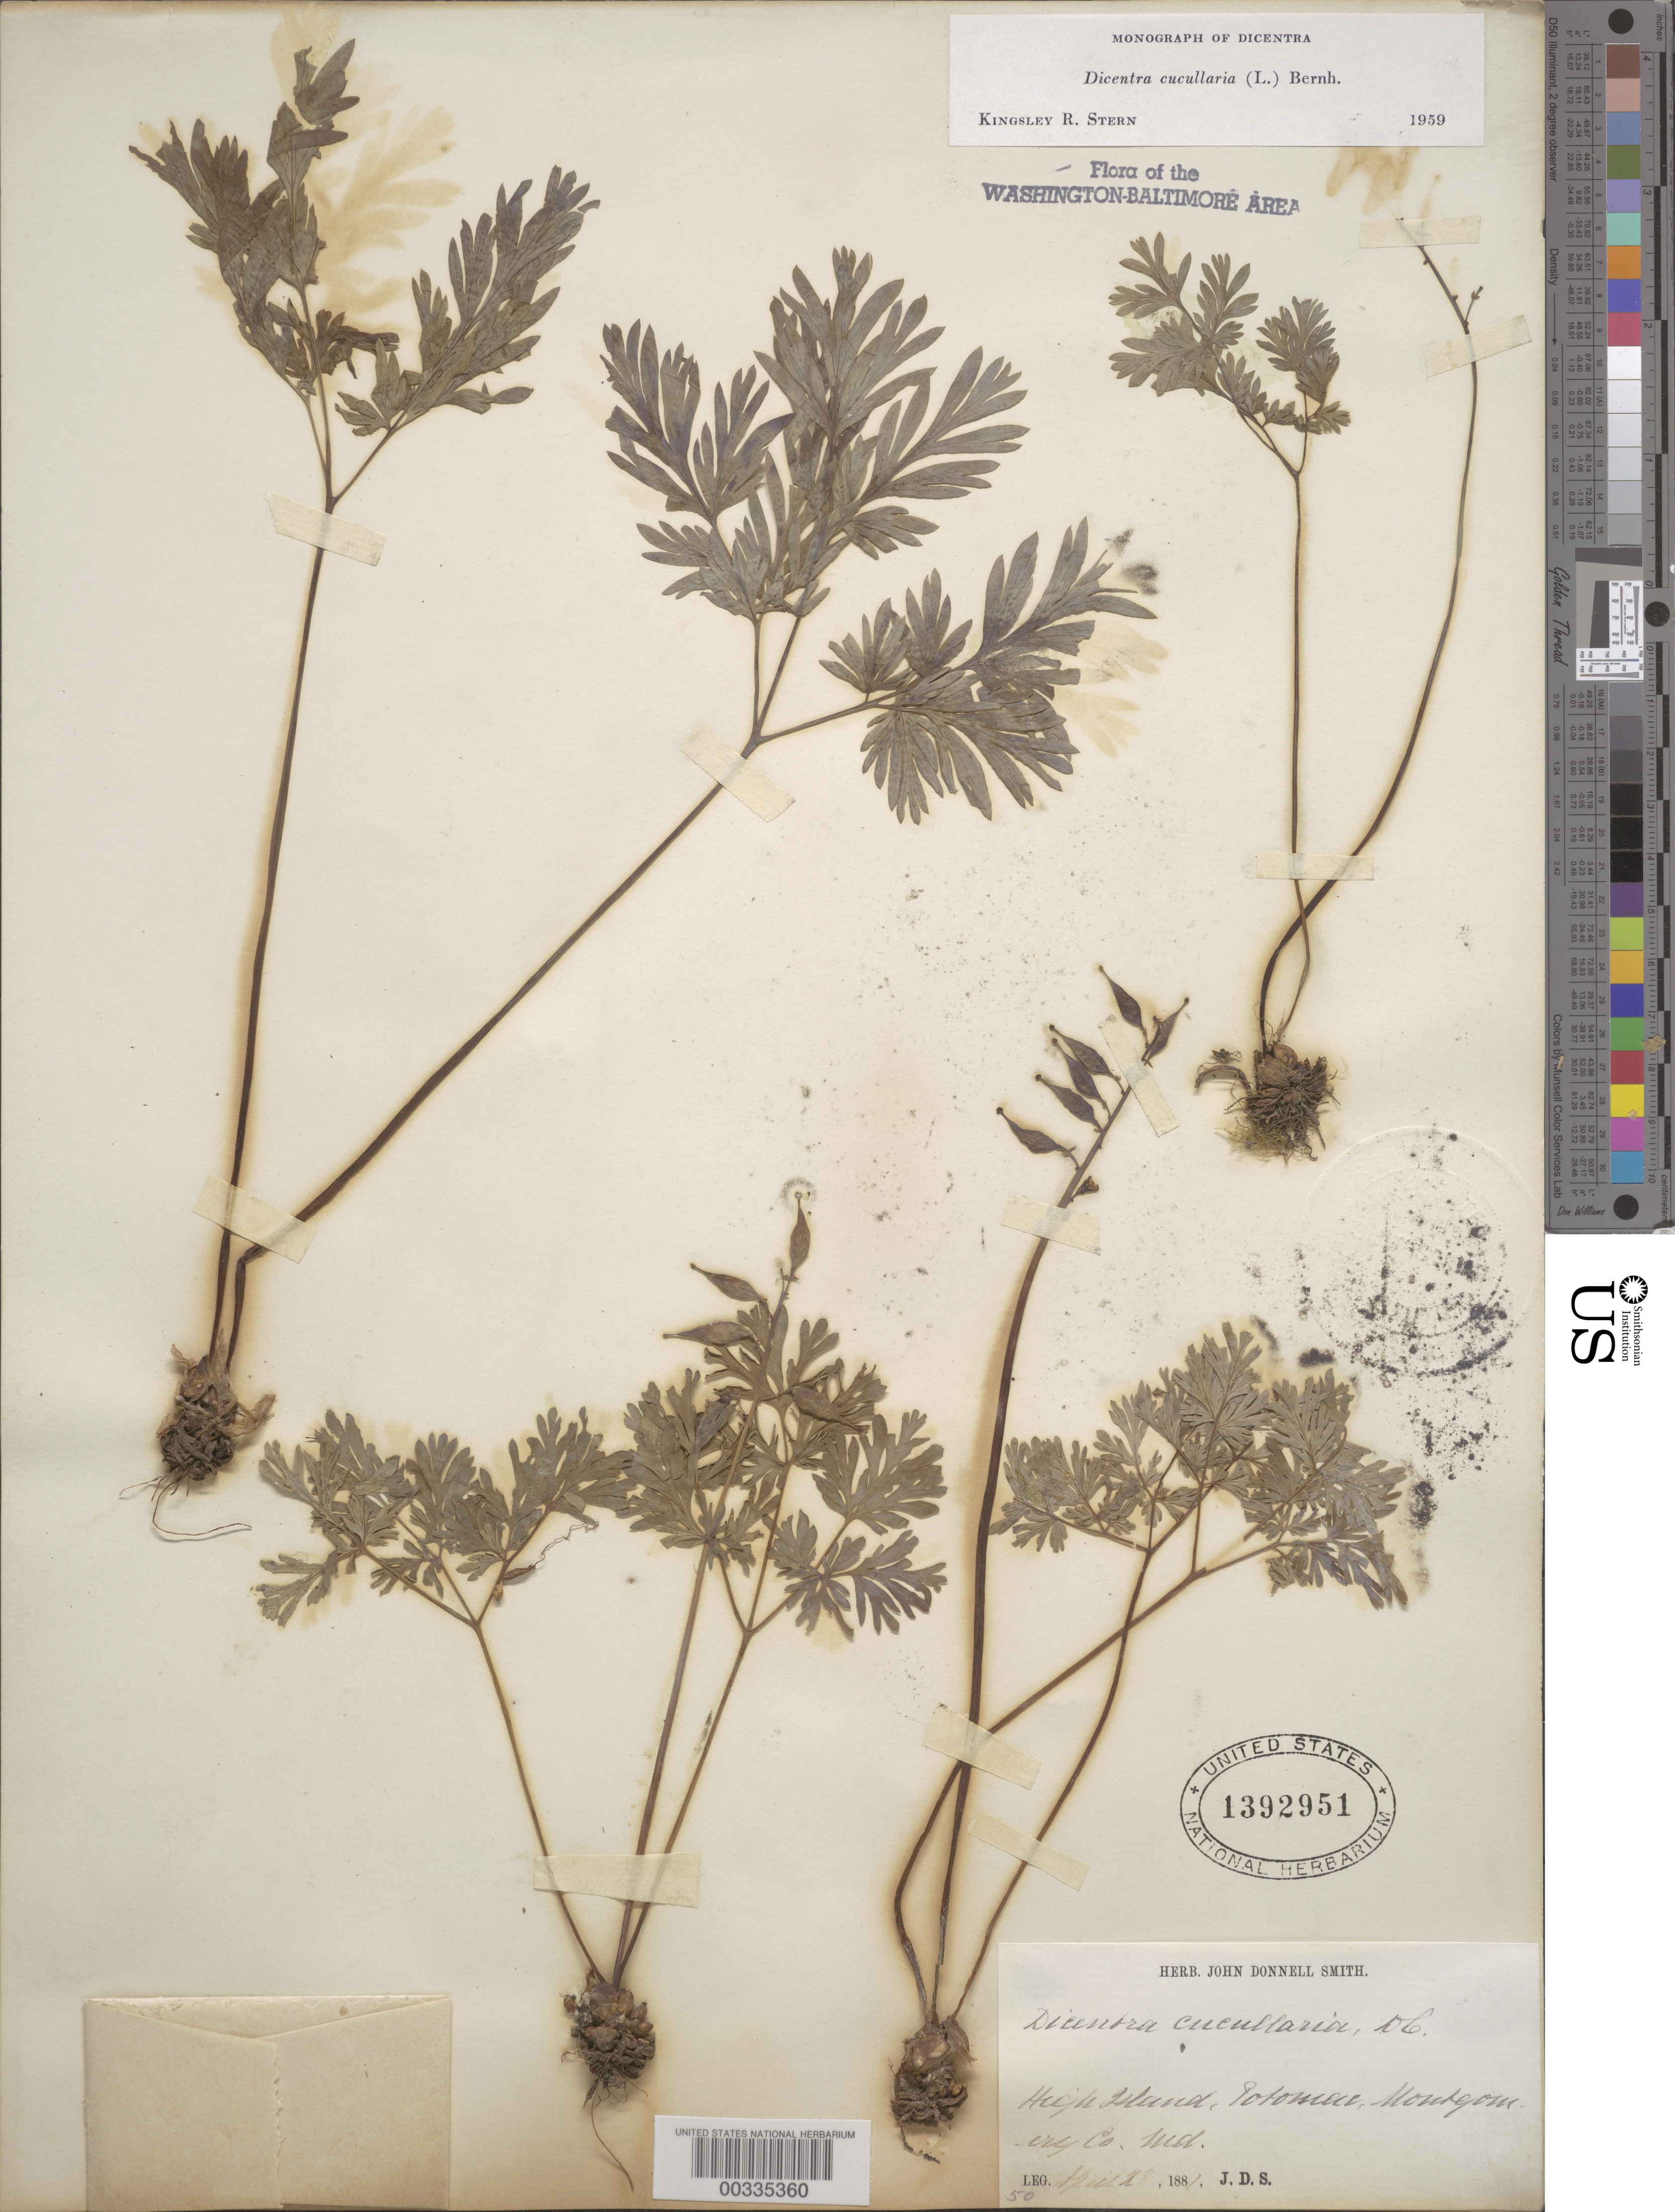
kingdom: Plantae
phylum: Tracheophyta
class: Magnoliopsida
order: Ranunculales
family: Papaveraceae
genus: Dicentra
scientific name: Dicentra cucullaria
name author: (L.) Bernh.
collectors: J. Donnell Smith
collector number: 50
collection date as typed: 28 Apr 1881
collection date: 1881-04-28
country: United States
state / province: Maryland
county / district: Montgomery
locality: High Island C. & O. Canal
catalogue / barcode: US 1392951